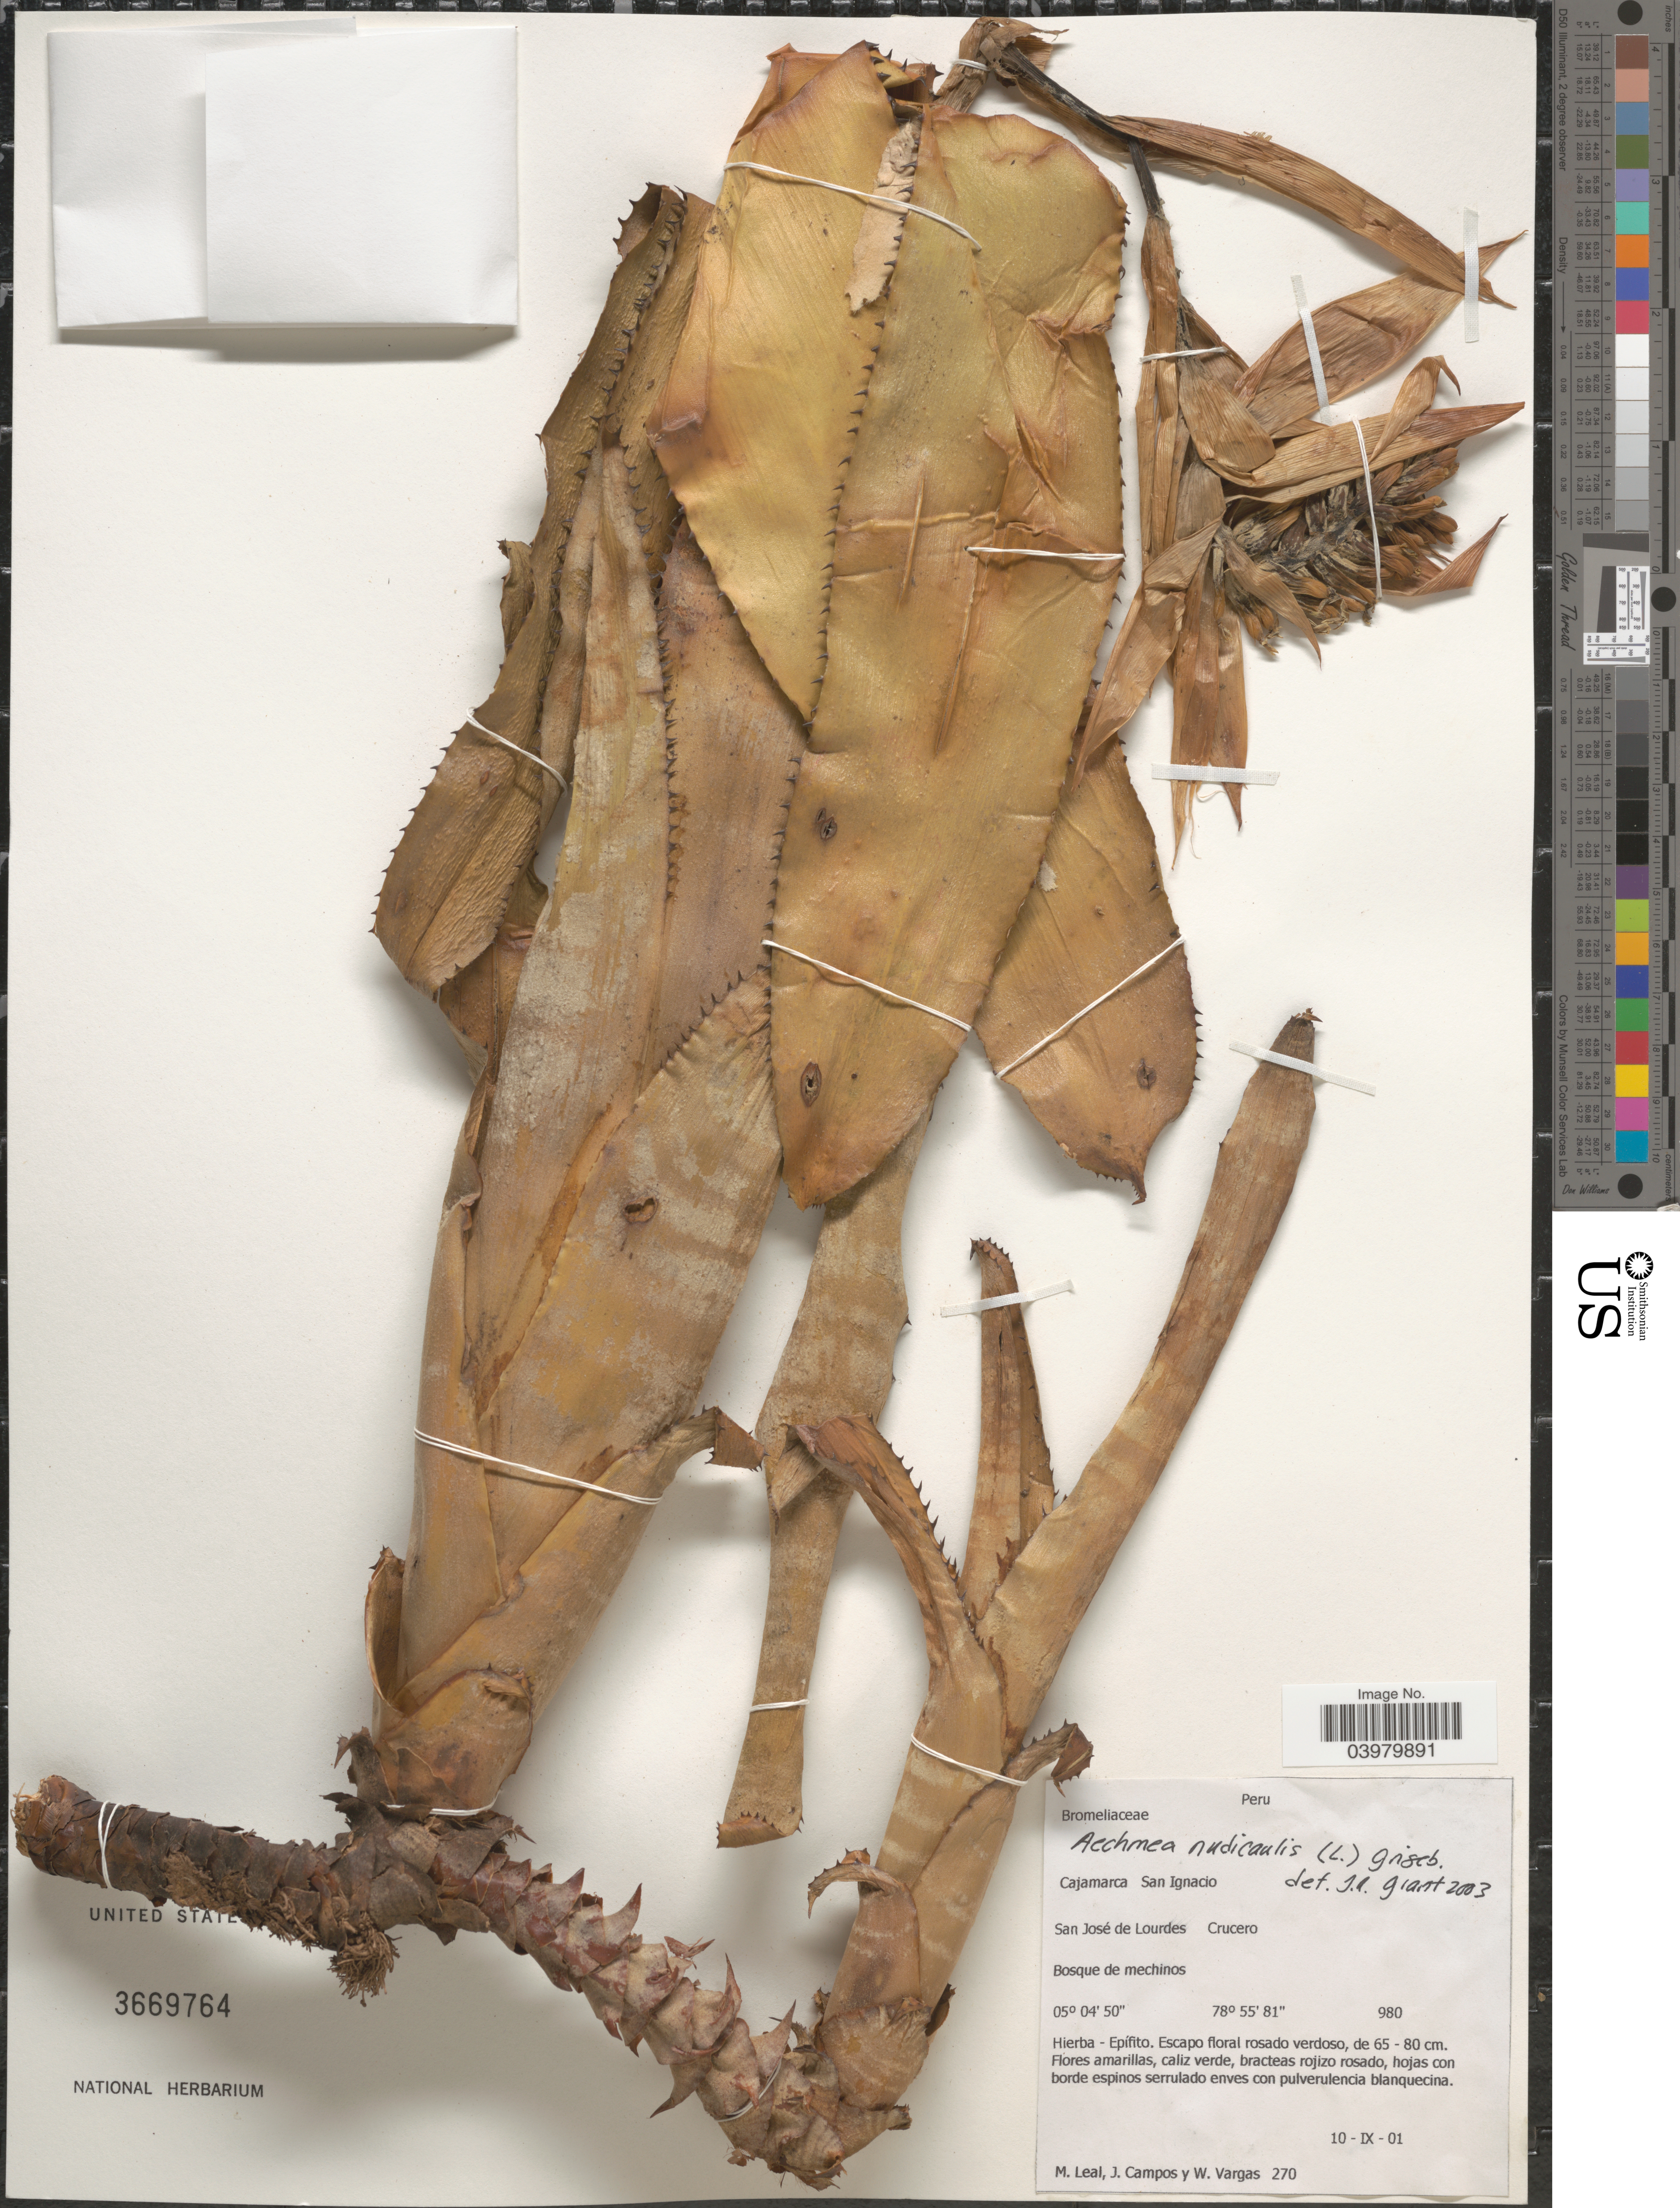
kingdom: Plantae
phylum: Tracheophyta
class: Liliopsida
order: Poales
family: Bromeliaceae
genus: Aechmea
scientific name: Aechmea nudicaulis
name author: (L.) Griseb.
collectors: M. E. Leal, J. Campos & W. Vargas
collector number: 270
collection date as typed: Transcribed d/m/y: 10/9/1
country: Peru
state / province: Cajamarca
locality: San Ignacio. San José de Lourdes, Crucero.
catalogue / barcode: US 3669764